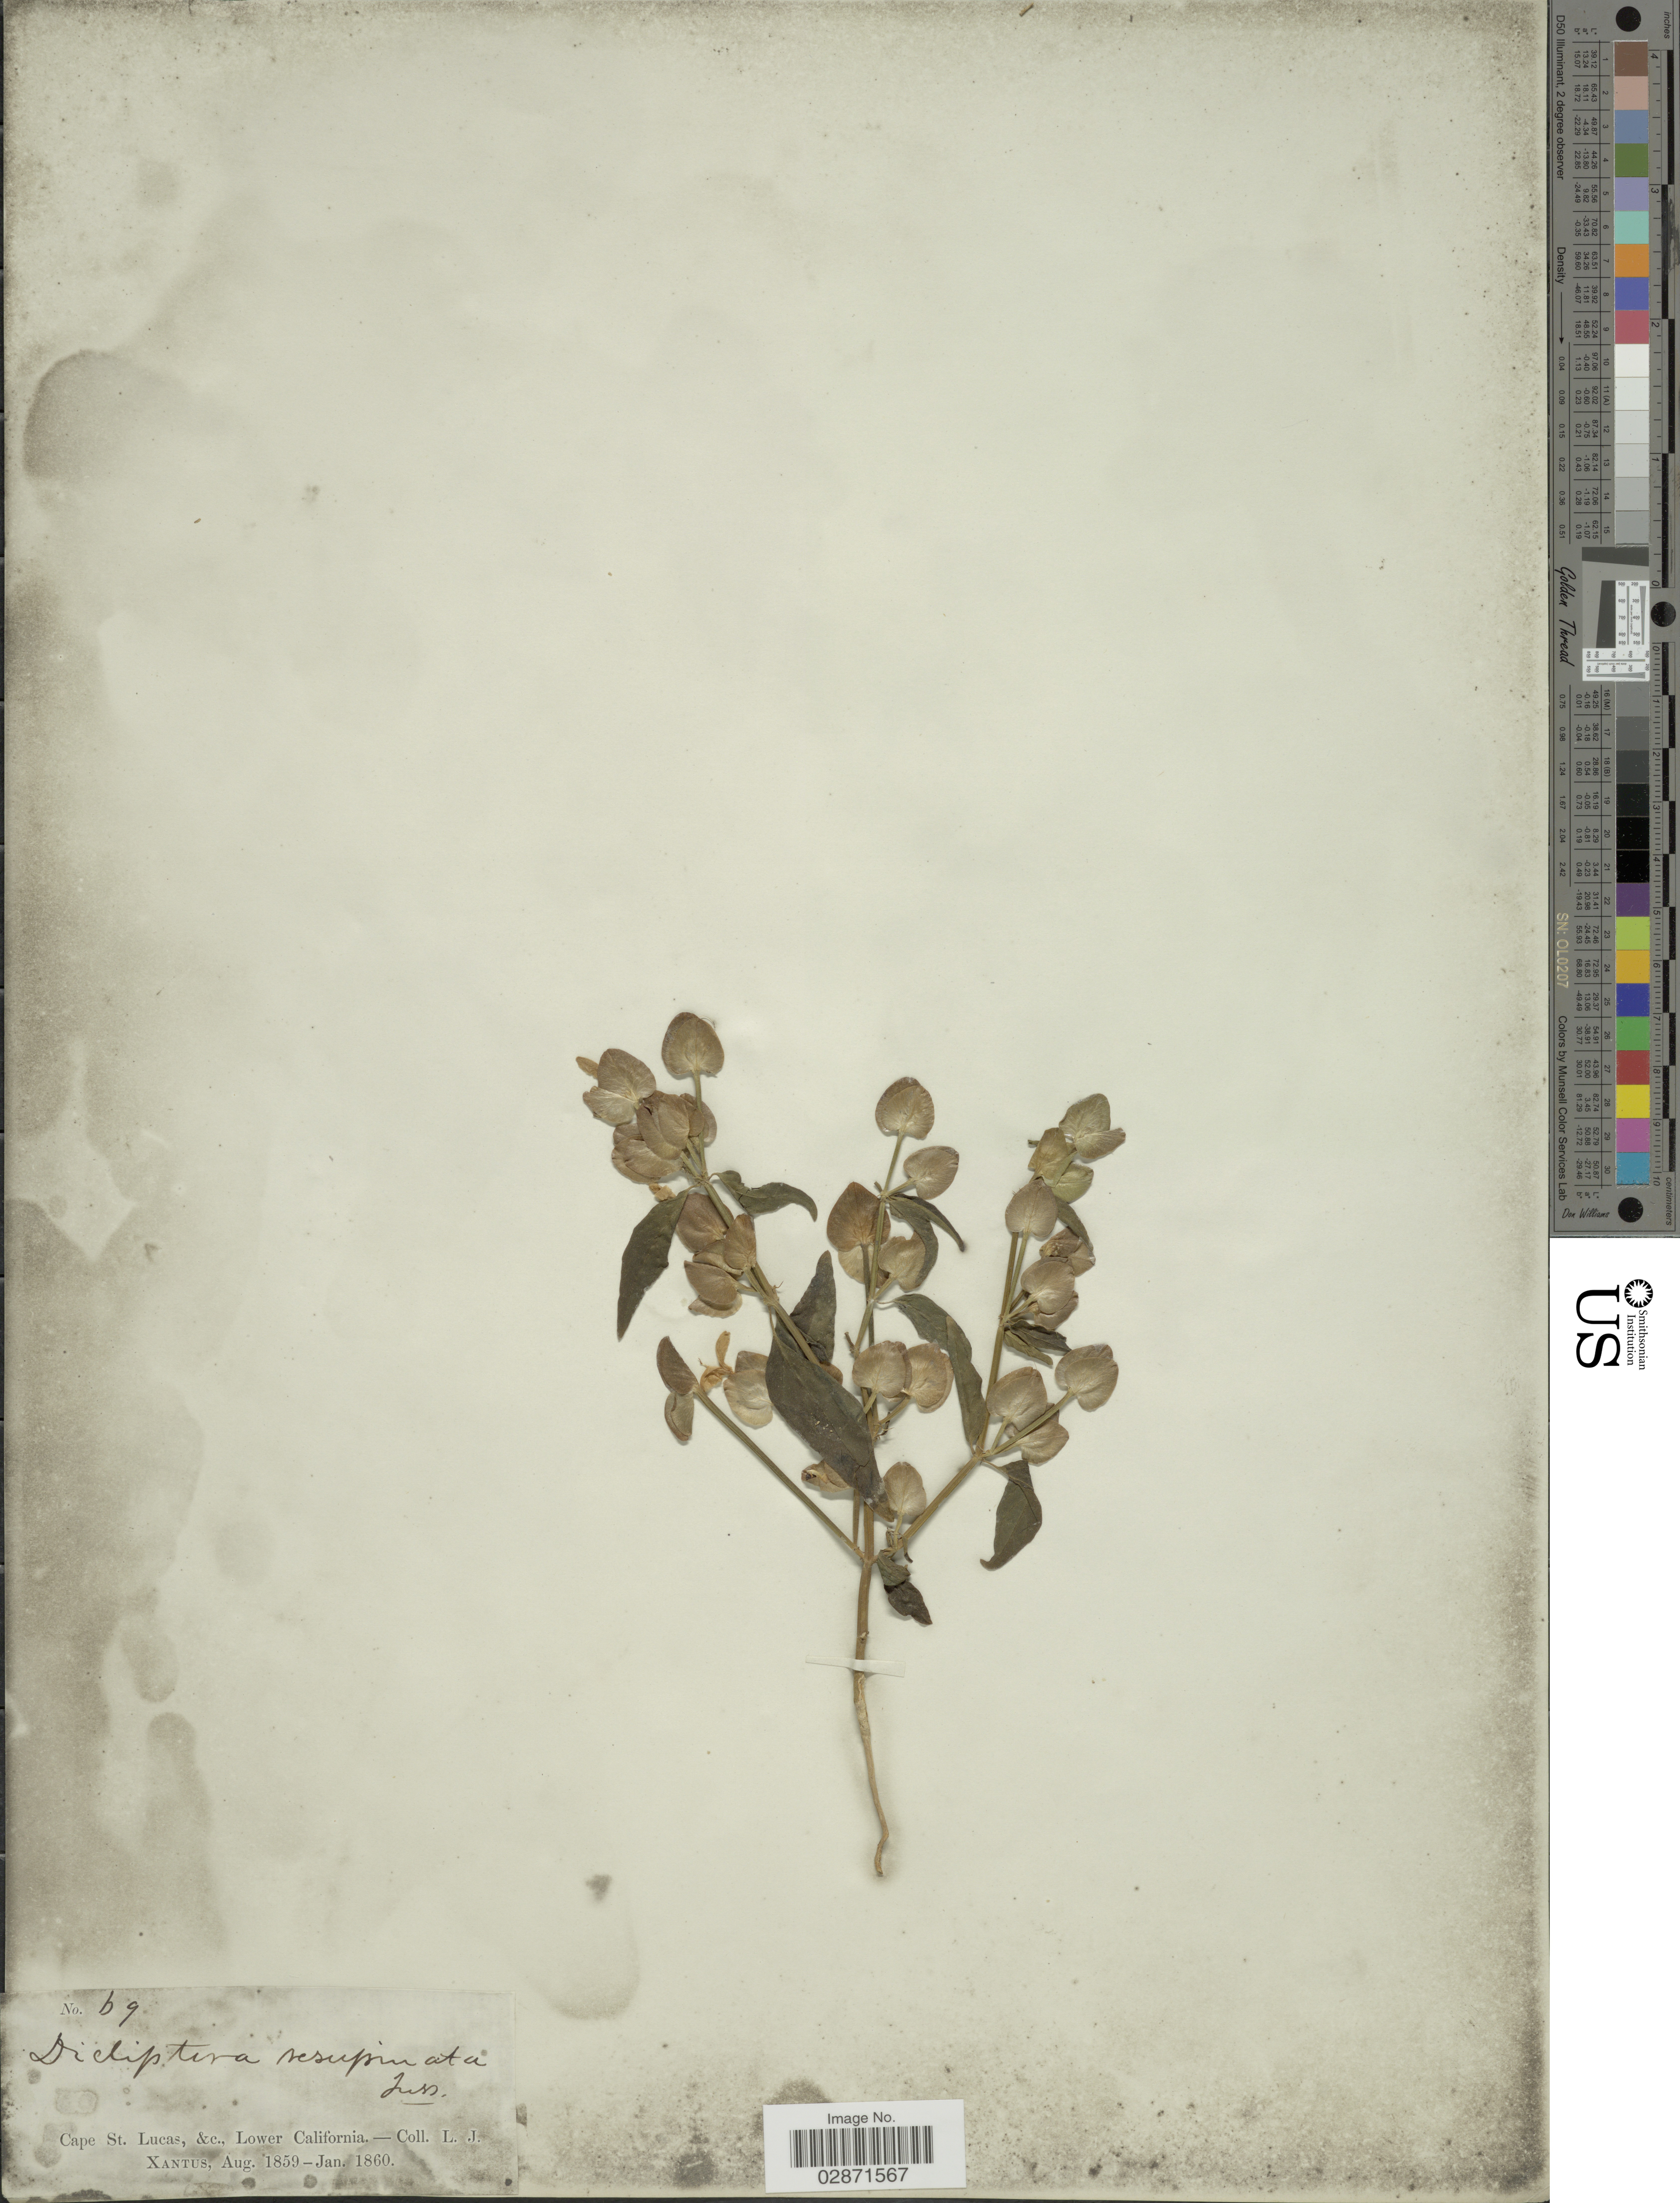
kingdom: Plantae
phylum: Tracheophyta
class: Magnoliopsida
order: Lamiales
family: Acanthaceae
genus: Dicliptera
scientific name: Dicliptera resupinata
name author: (Vahl) Juss.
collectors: L. J. Xantus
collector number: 69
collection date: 1859-08/1860-01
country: Mexico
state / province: Baja California Sur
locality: Cape St. Lucas, & c., Lower California.